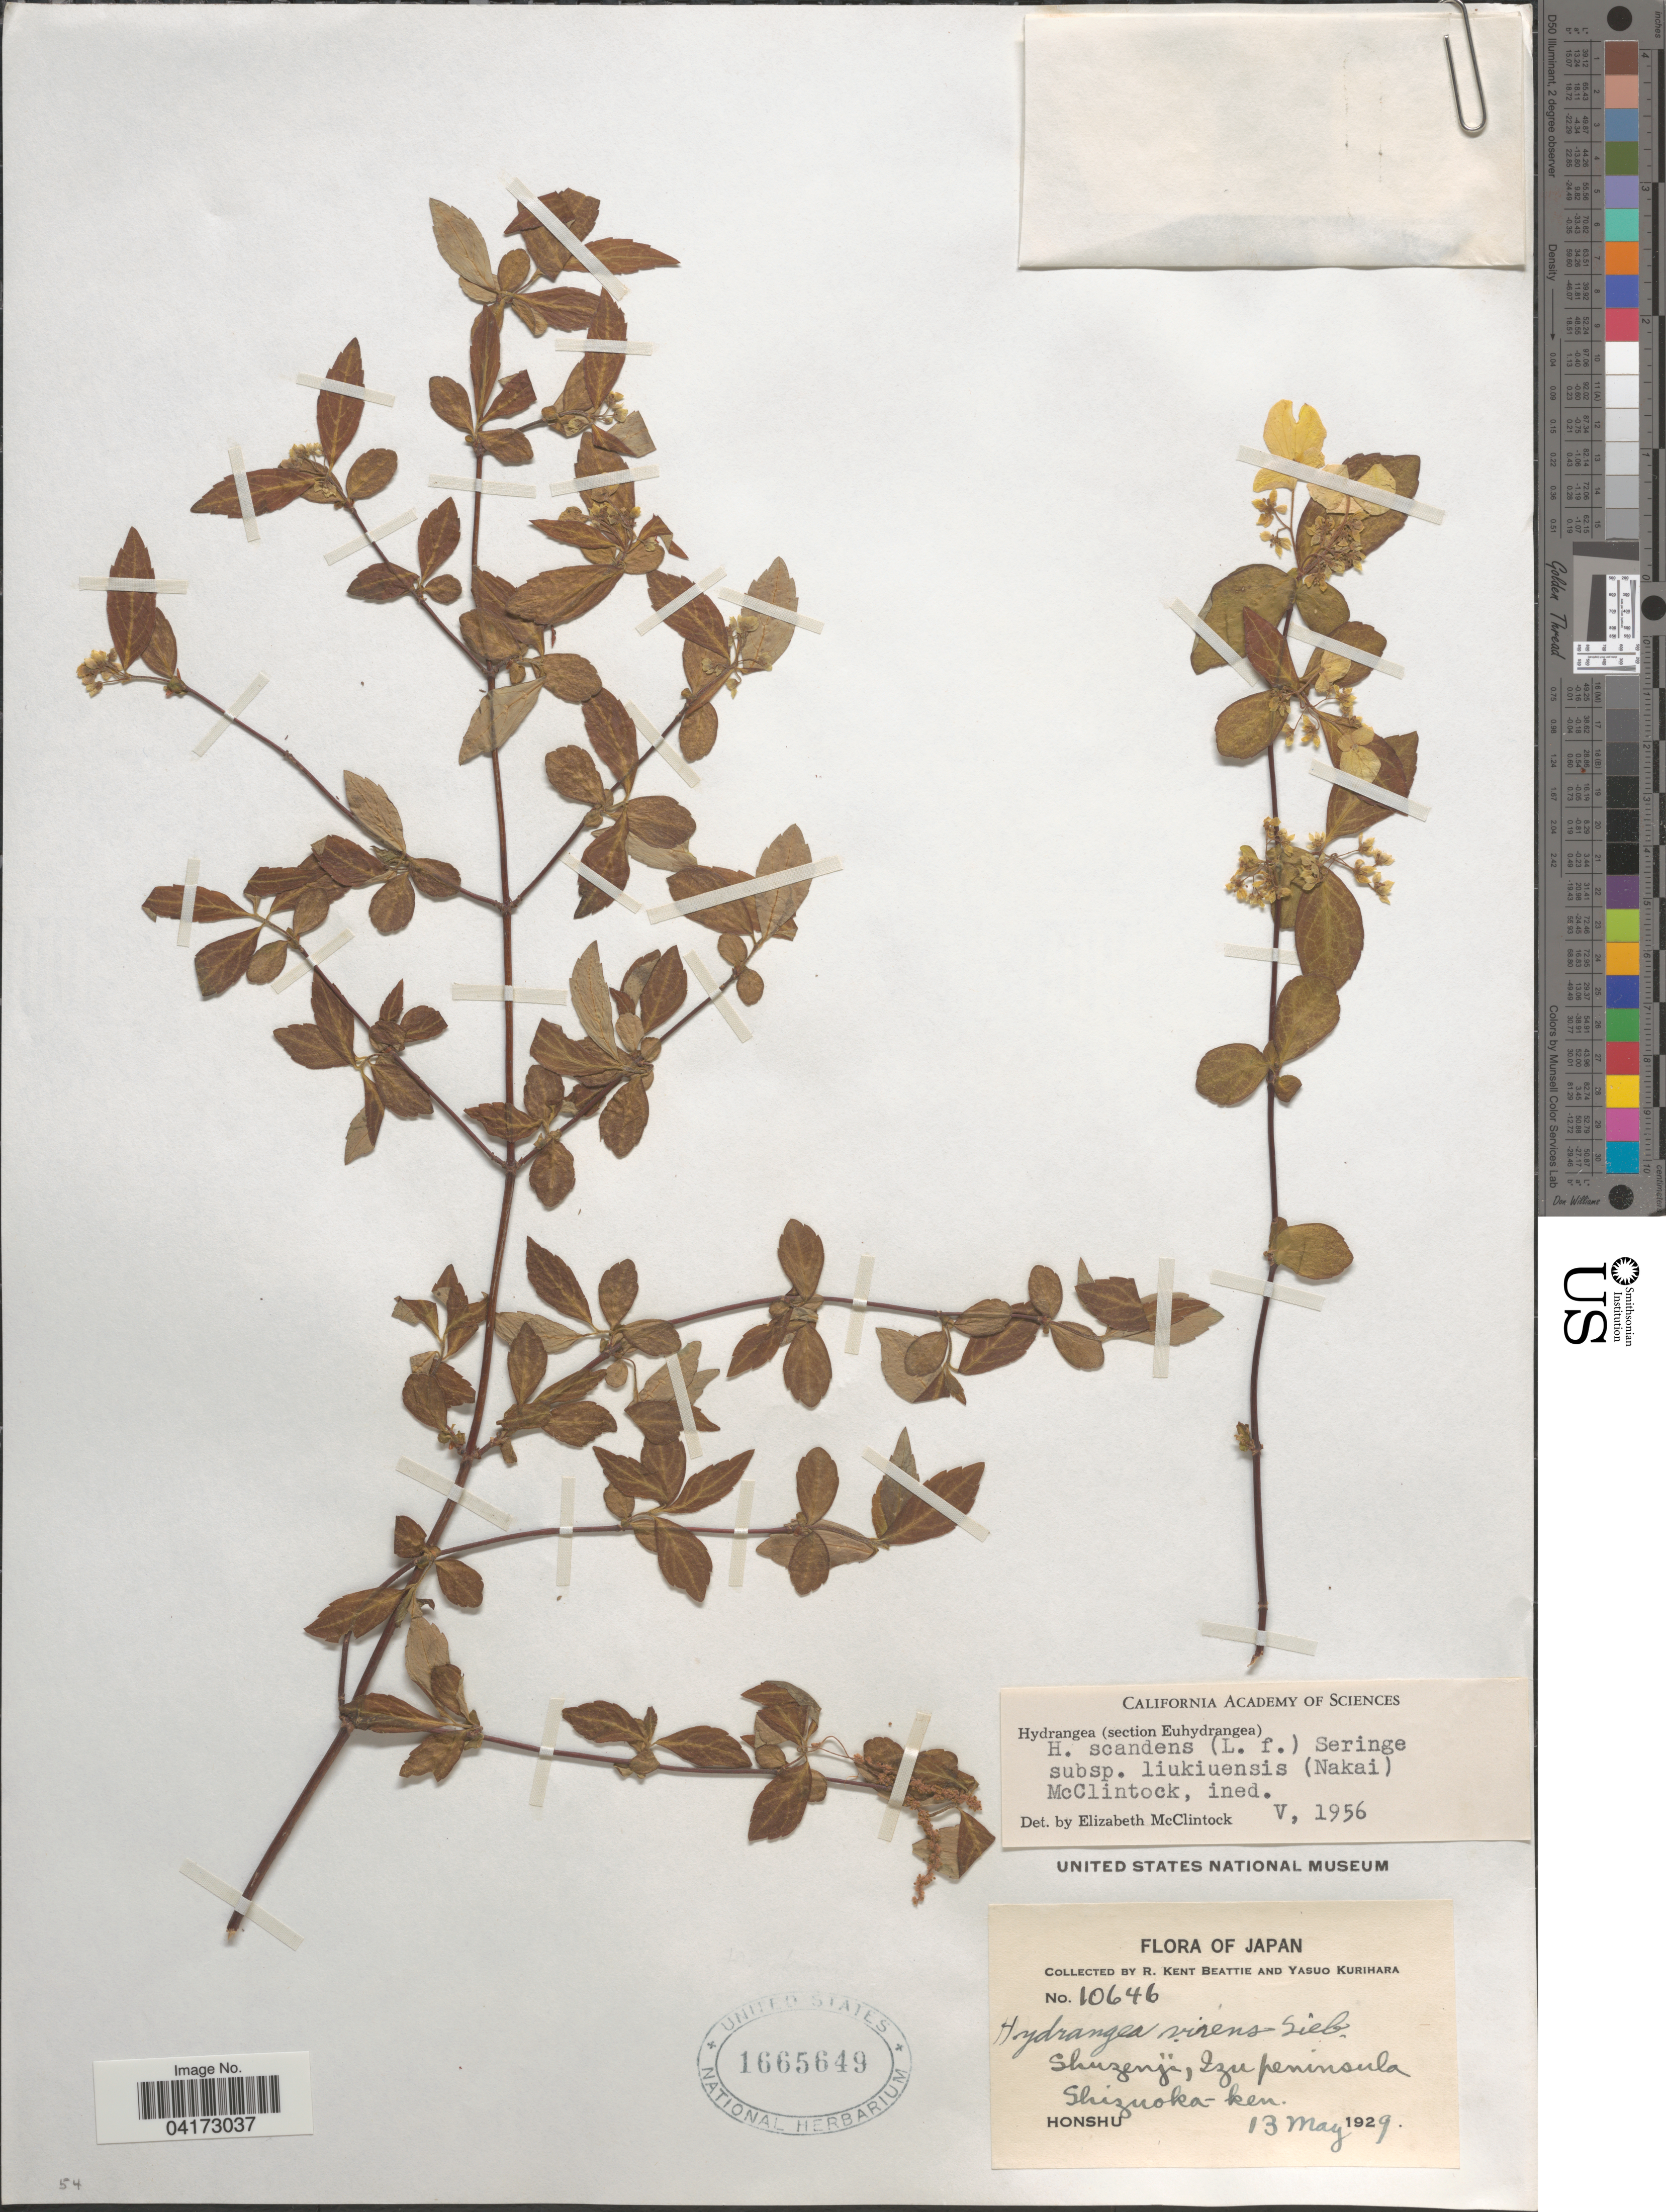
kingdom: Plantae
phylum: Tracheophyta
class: Magnoliopsida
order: Cornales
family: Hydrangeaceae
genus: Hydrangea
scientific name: Hydrangea scandens subsp. liukiuensis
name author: (Nakai) E. M. McClint.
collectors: R. K. Beattie & Y. Kurihara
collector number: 10646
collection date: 1929-05-13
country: Japan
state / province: Sizuoka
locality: Shuzenji, Szu peninsula. Shizuoka-ken. Honshu.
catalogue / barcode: US 1665649